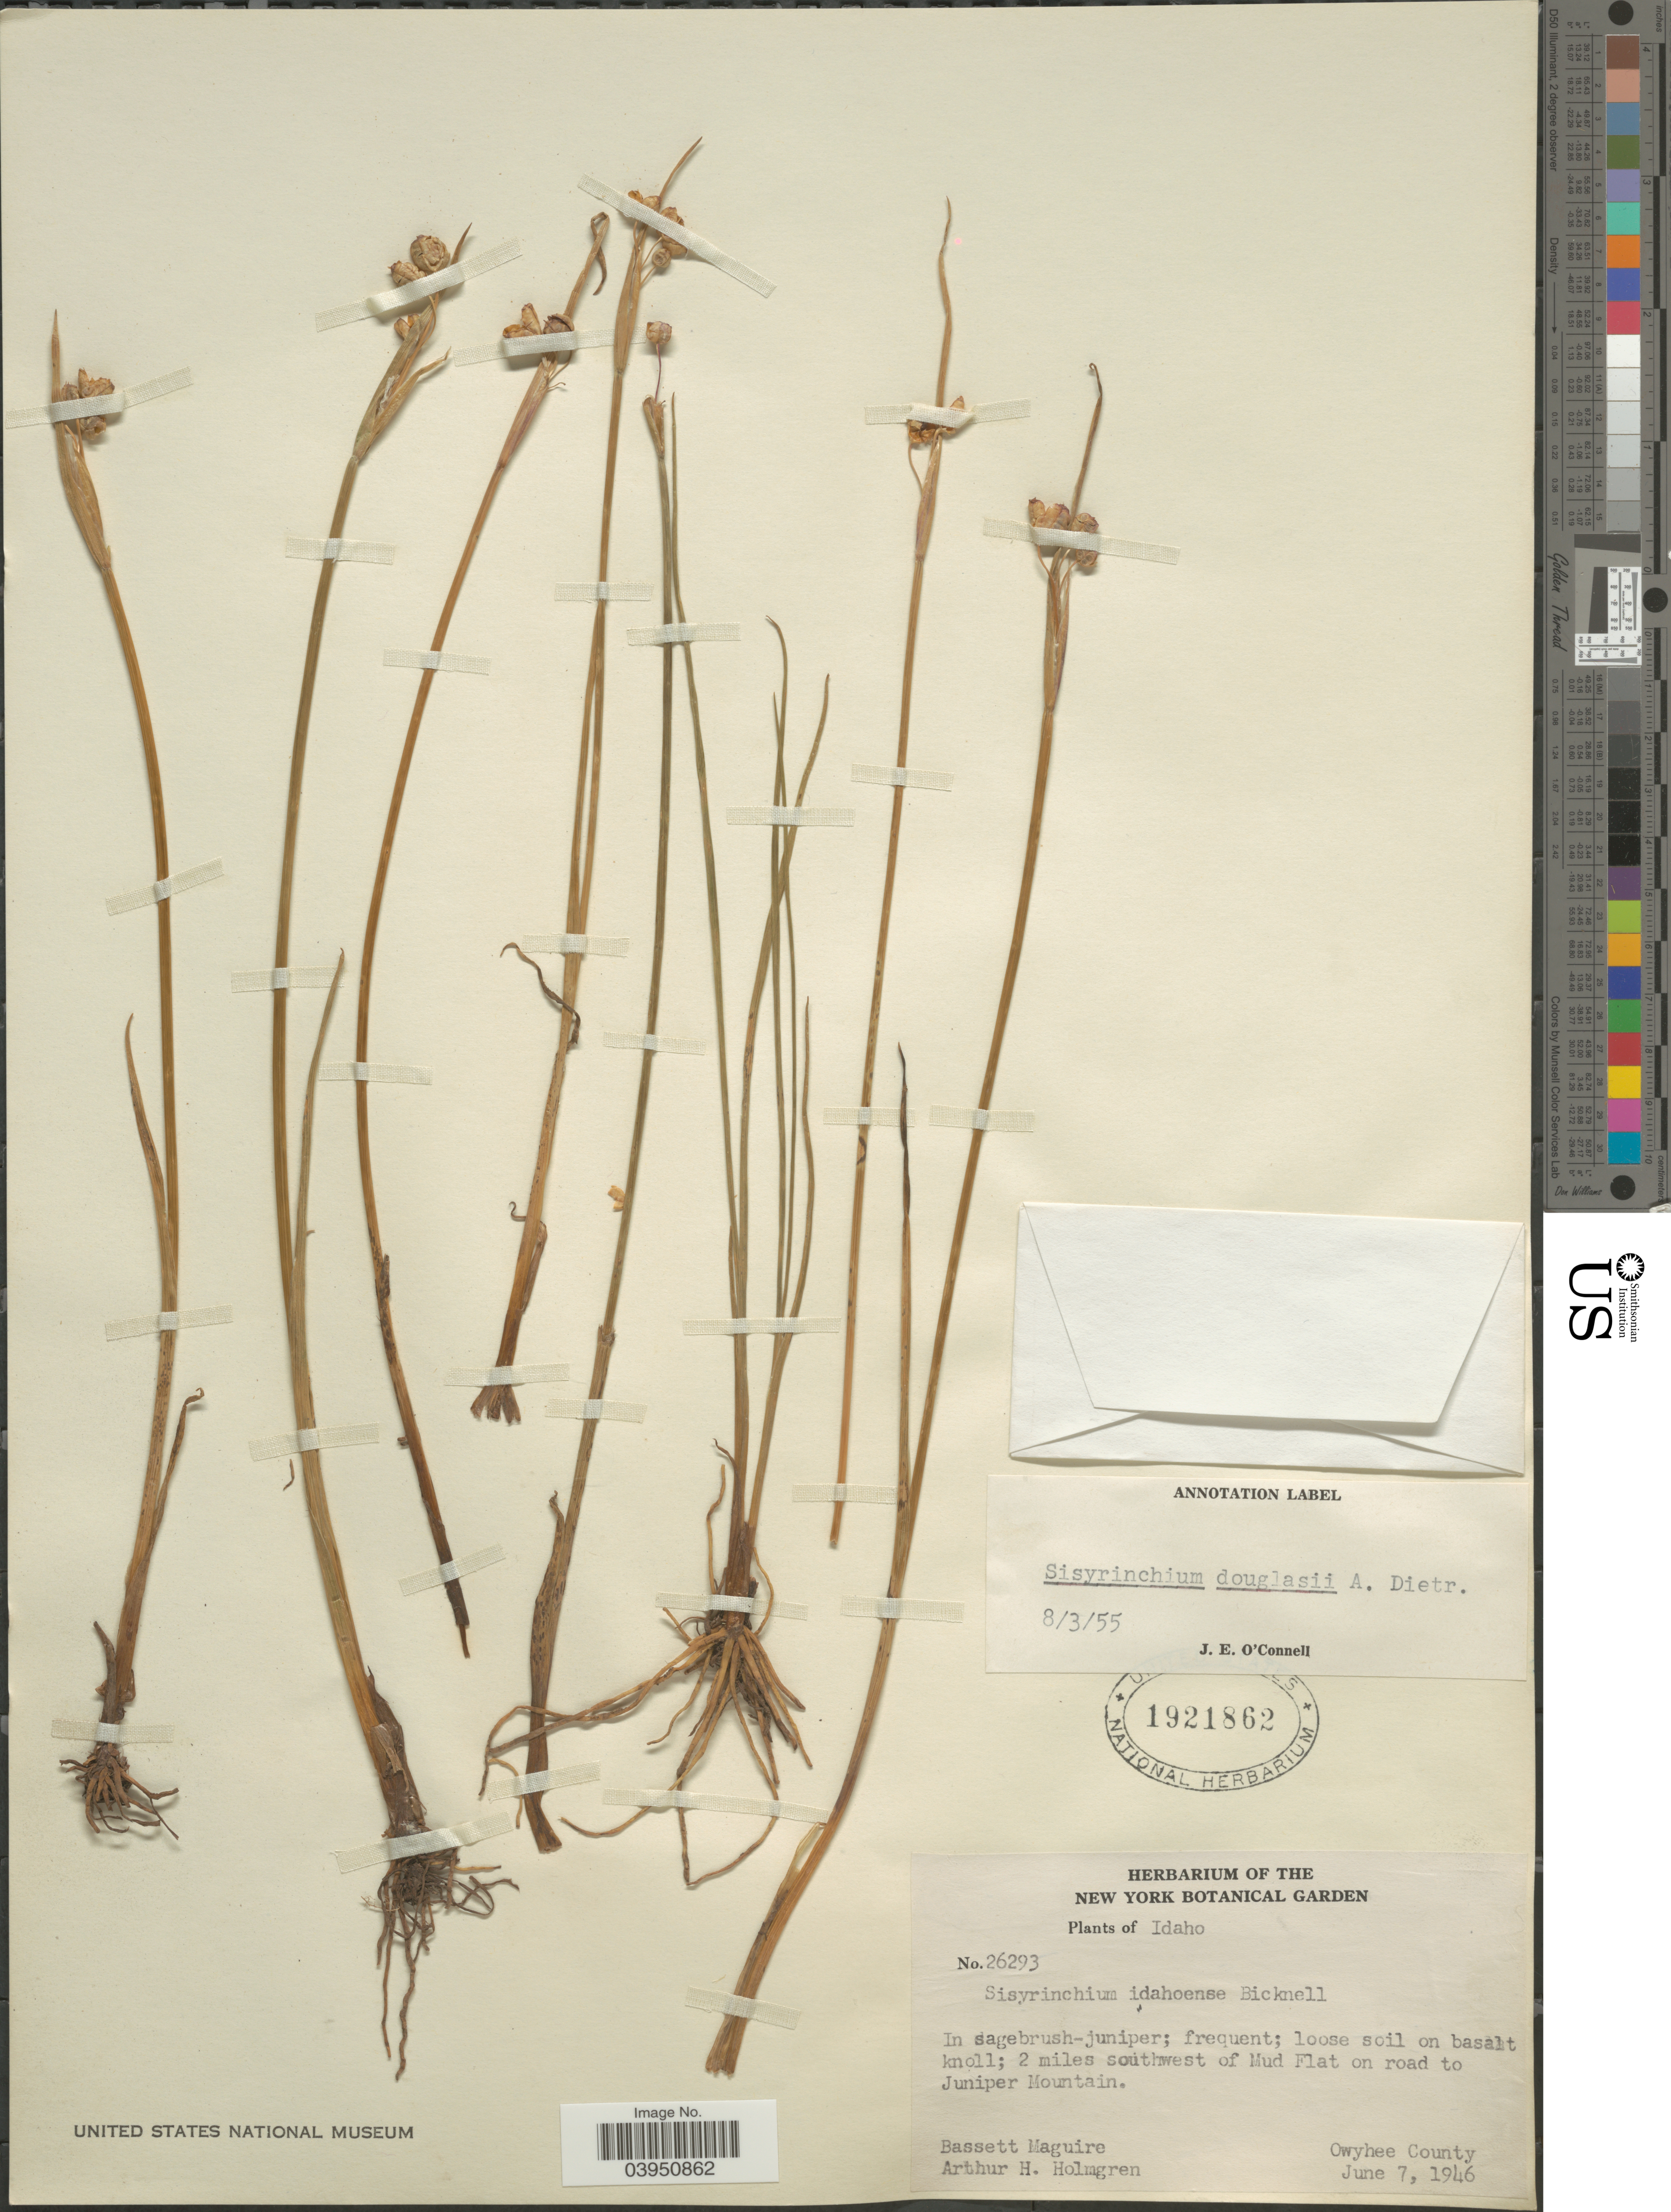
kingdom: Plantae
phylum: Tracheophyta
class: Liliopsida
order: Asparagales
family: Iridaceae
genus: Sisyrinchium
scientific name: Sisyrinchium douglasii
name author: A. Dietr.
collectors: B. Maguire & A. H. Holmgren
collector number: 26293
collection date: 1946-06-07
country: United States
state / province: Idaho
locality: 2 miles southwest of Mud Flat on road to Juniper Mountain. Owyhee County.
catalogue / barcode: US 1921862